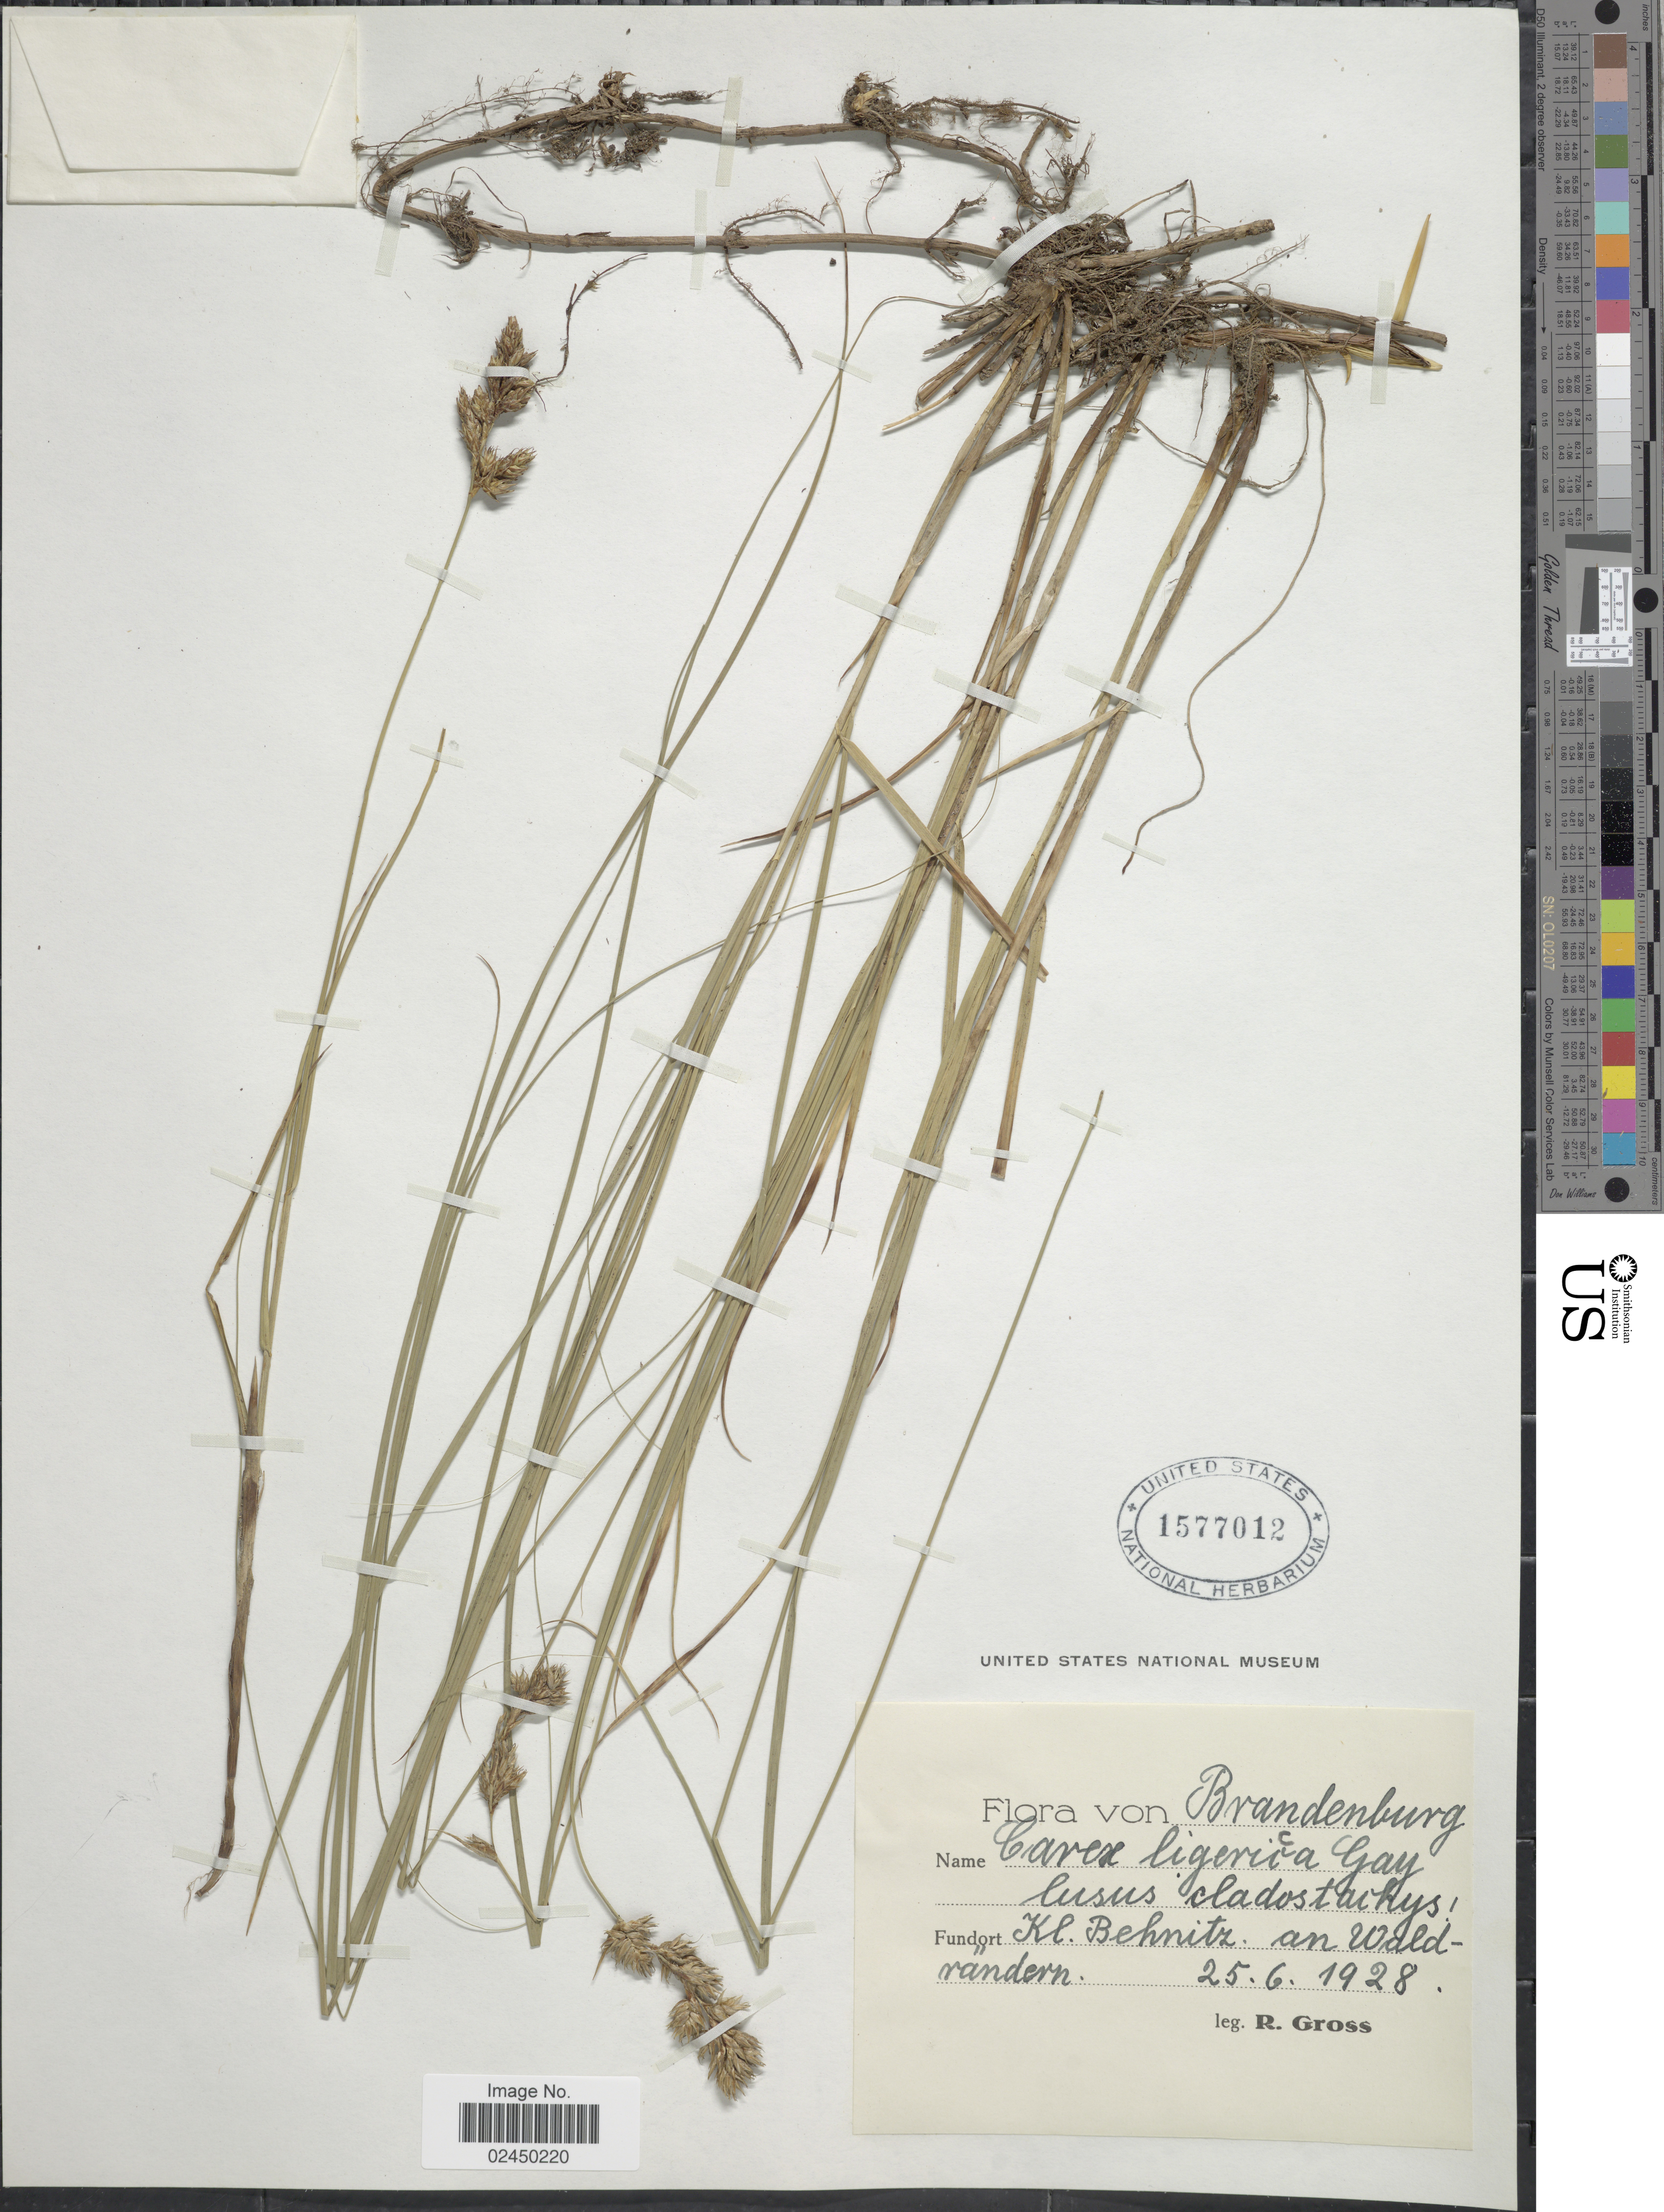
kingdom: Plantae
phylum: Tracheophyta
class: Liliopsida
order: Poales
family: Cyperaceae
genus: Carex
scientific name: Carex colchica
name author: J. Gay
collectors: R. Gross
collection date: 1928-06-25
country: Germany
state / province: Brandenburg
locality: Kl Behnitz an Waldrandern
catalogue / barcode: US 1577012